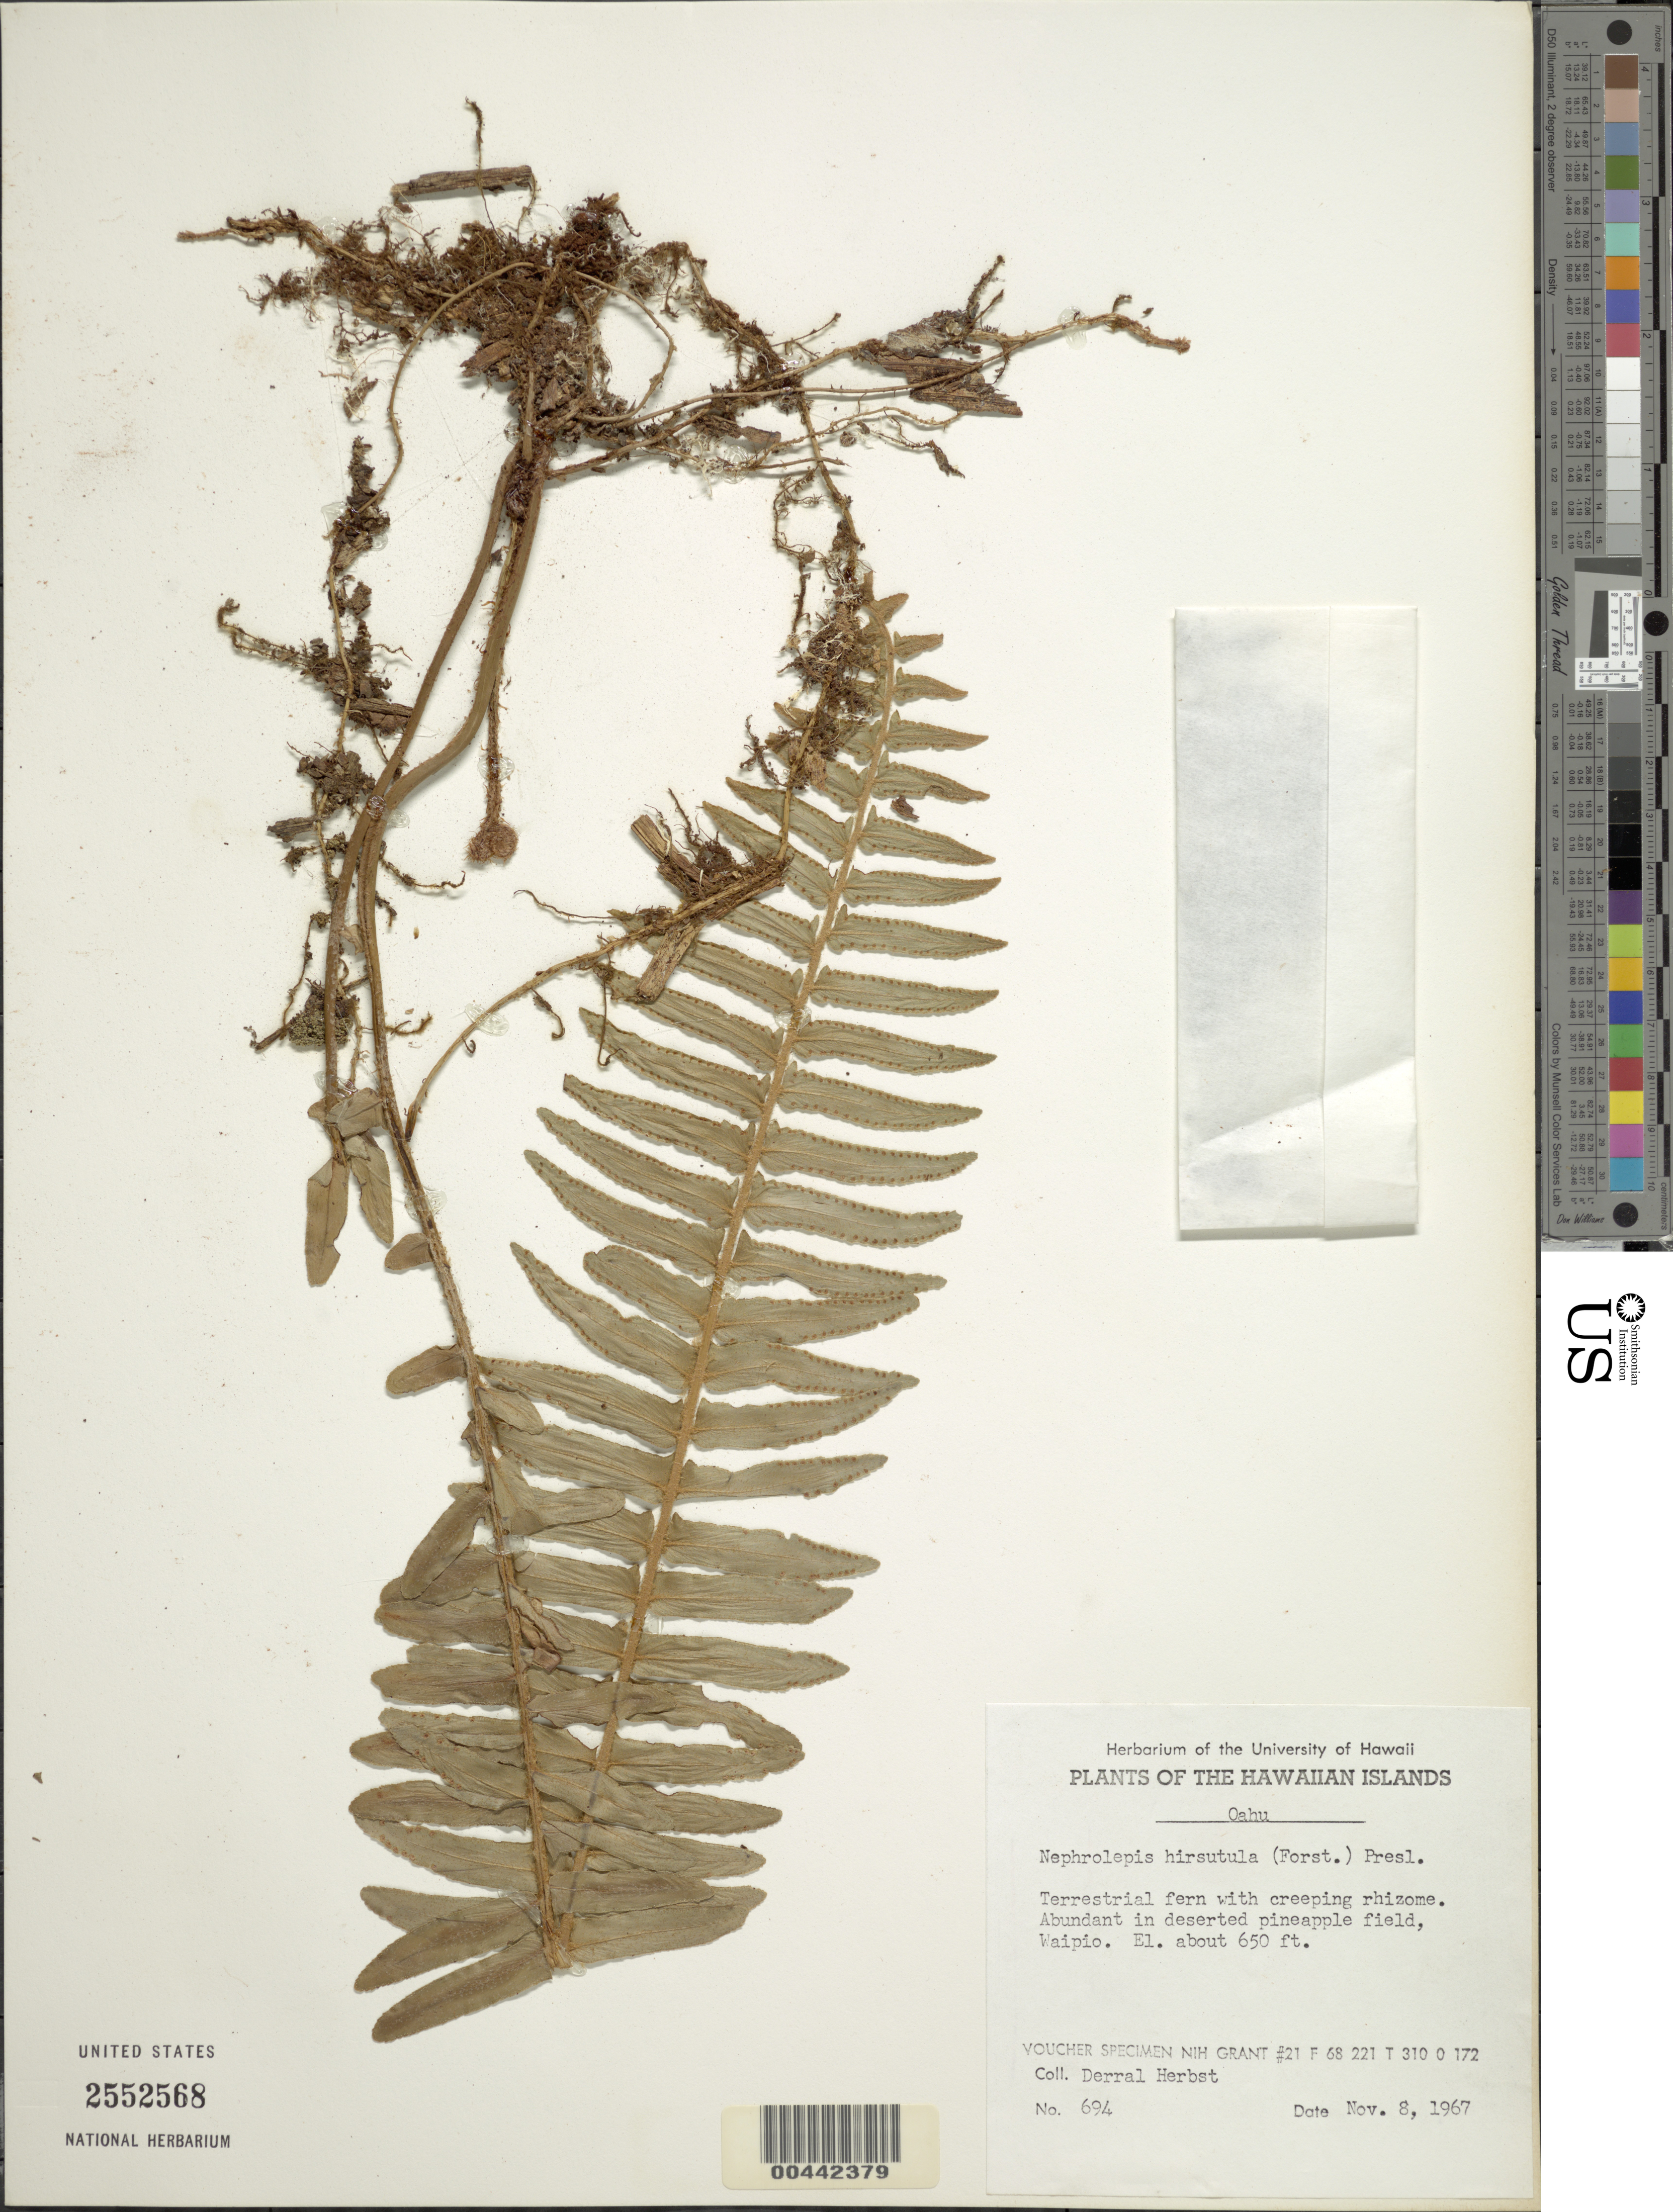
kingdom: Plantae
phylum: Tracheophyta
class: Polypodiopsida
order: Polypodiales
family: Nephrolepidaceae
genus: Nephrolepis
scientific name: Nephrolepis multiflora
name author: (Roxb.) F.M. Jarrett ex C.V. Morton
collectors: D. R. Herbst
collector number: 694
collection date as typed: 8 Nov 1967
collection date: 1967-11-08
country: United States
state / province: Hawaii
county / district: Honolulu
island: Oahu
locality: Waipio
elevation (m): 198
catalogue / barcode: US 2552568